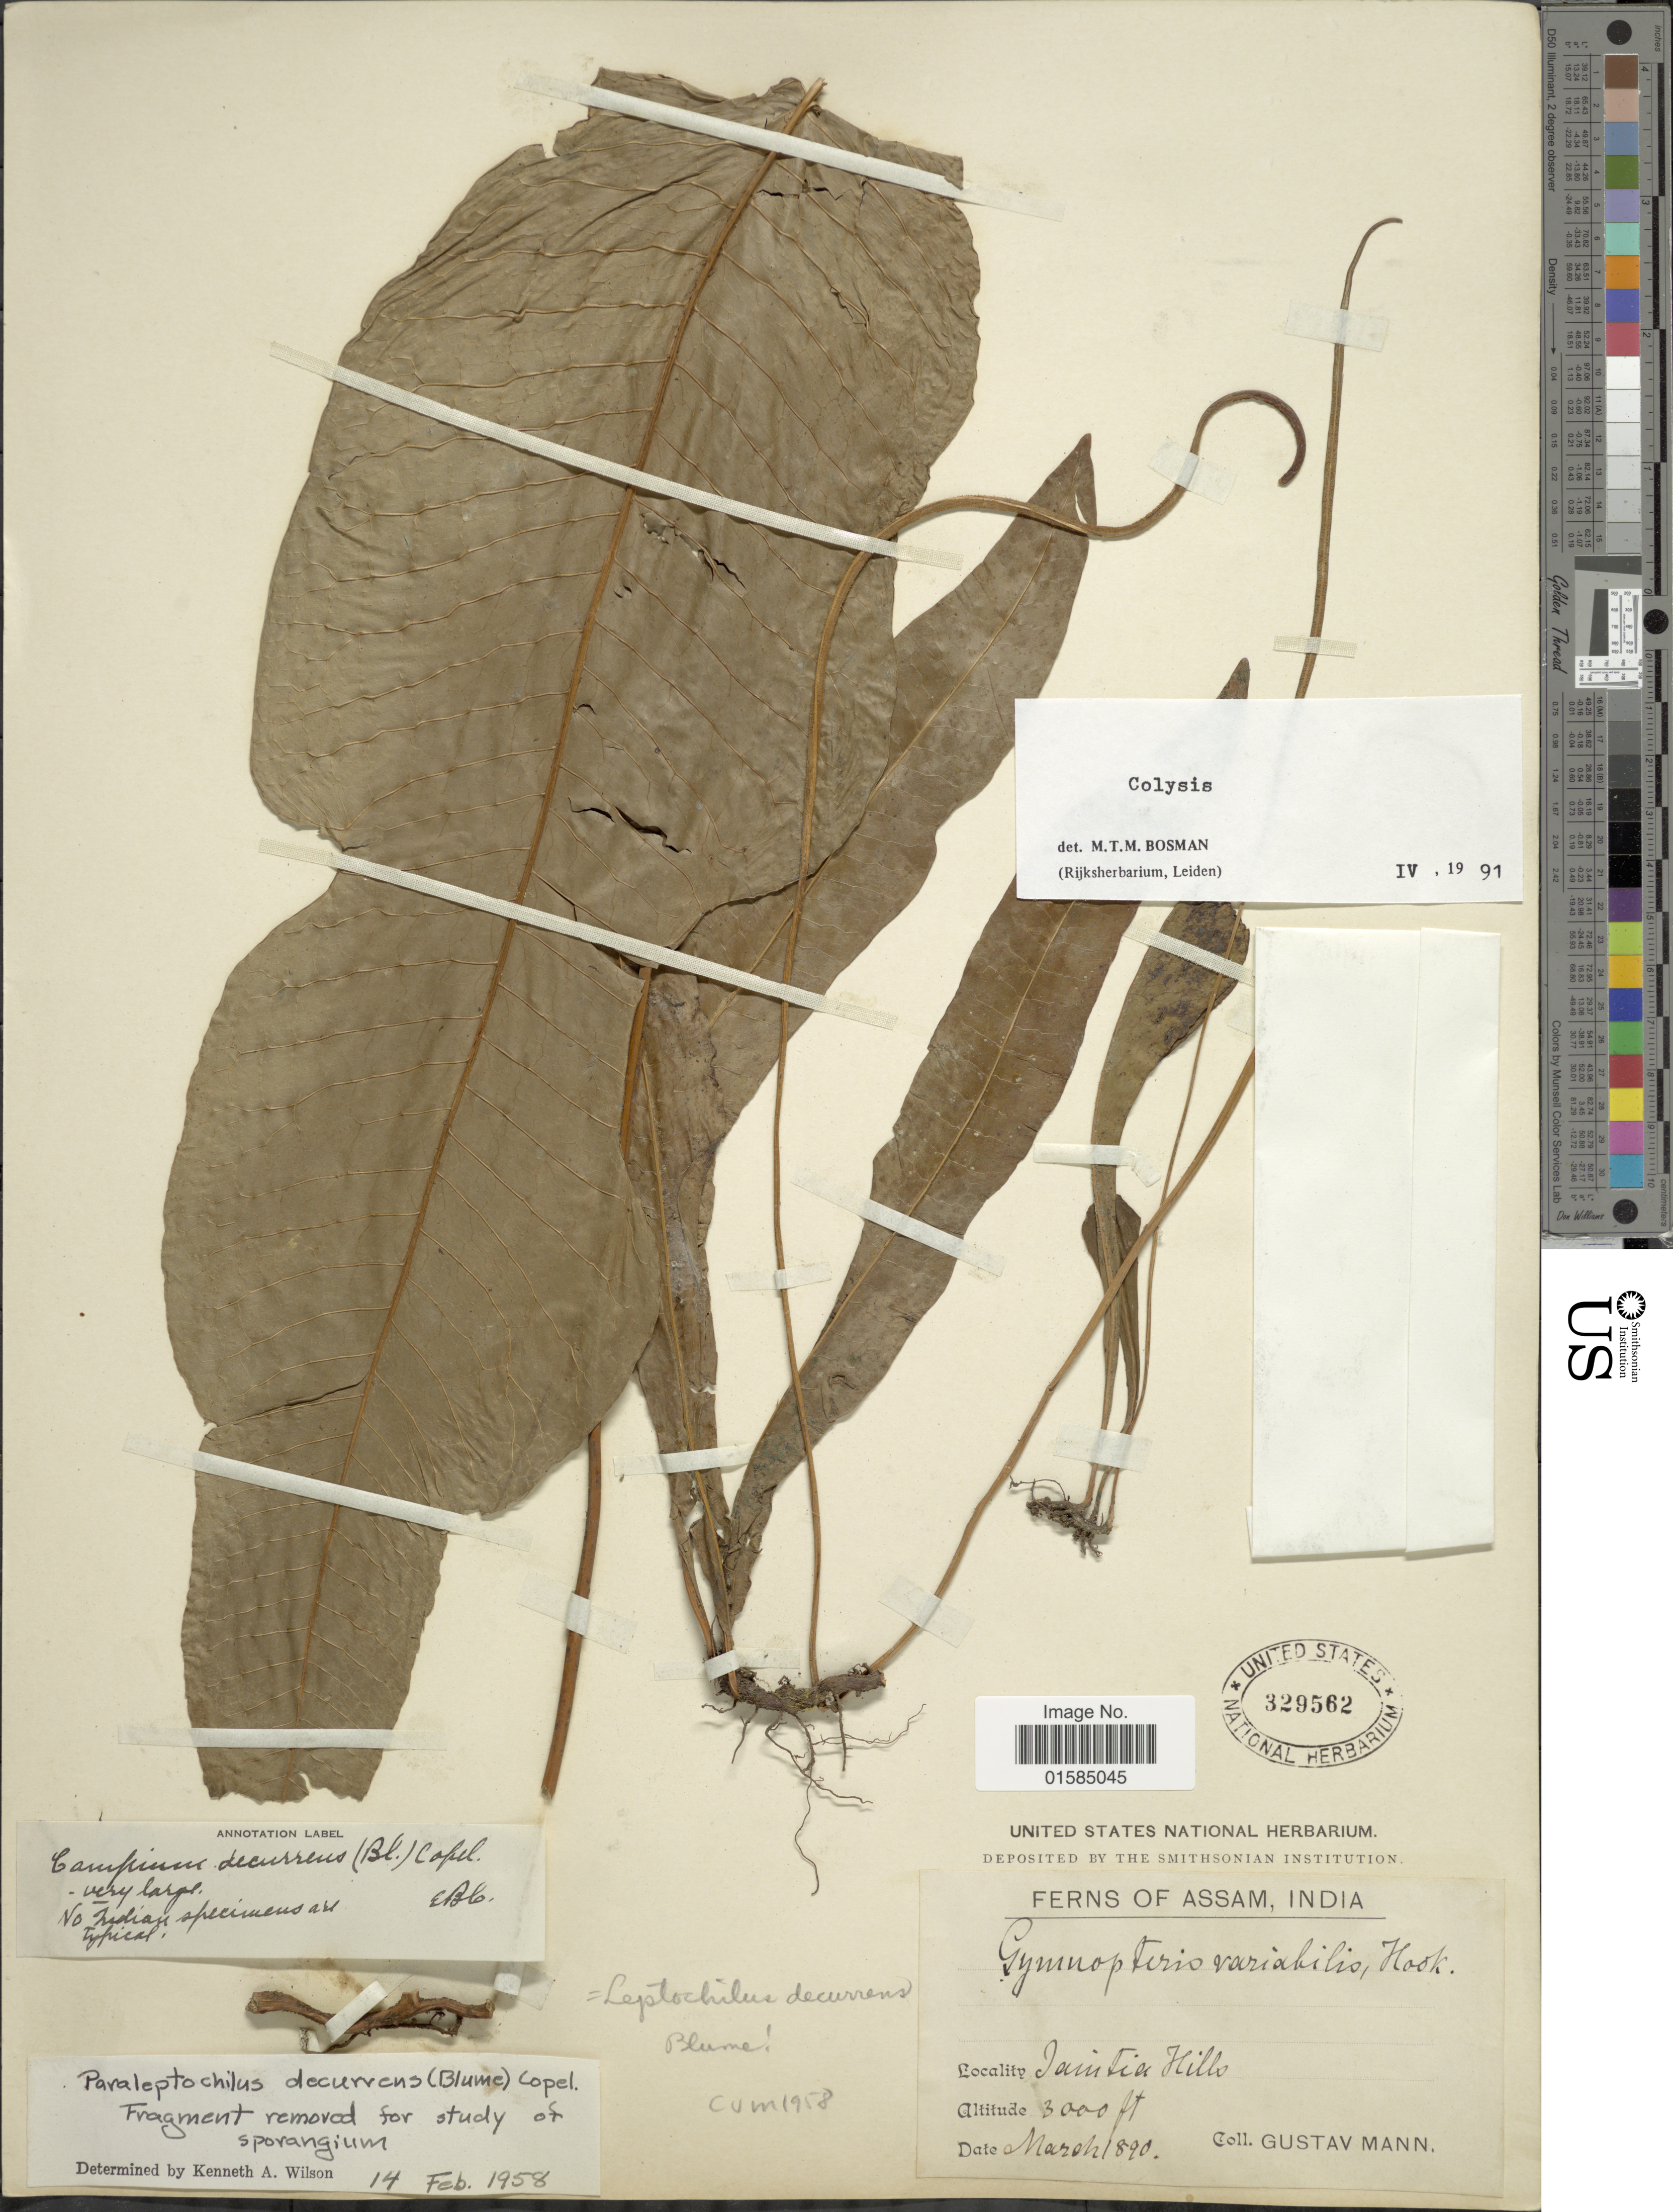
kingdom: Plantae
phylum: Tracheophyta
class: Polypodiopsida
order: Polypodiales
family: Polypodiaceae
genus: Leptochilus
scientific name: Leptochilus decurrens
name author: Blume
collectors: G. Mann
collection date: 1890-03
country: India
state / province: Assam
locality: Assam, India, Jamtia Hills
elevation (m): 914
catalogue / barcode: US 329562